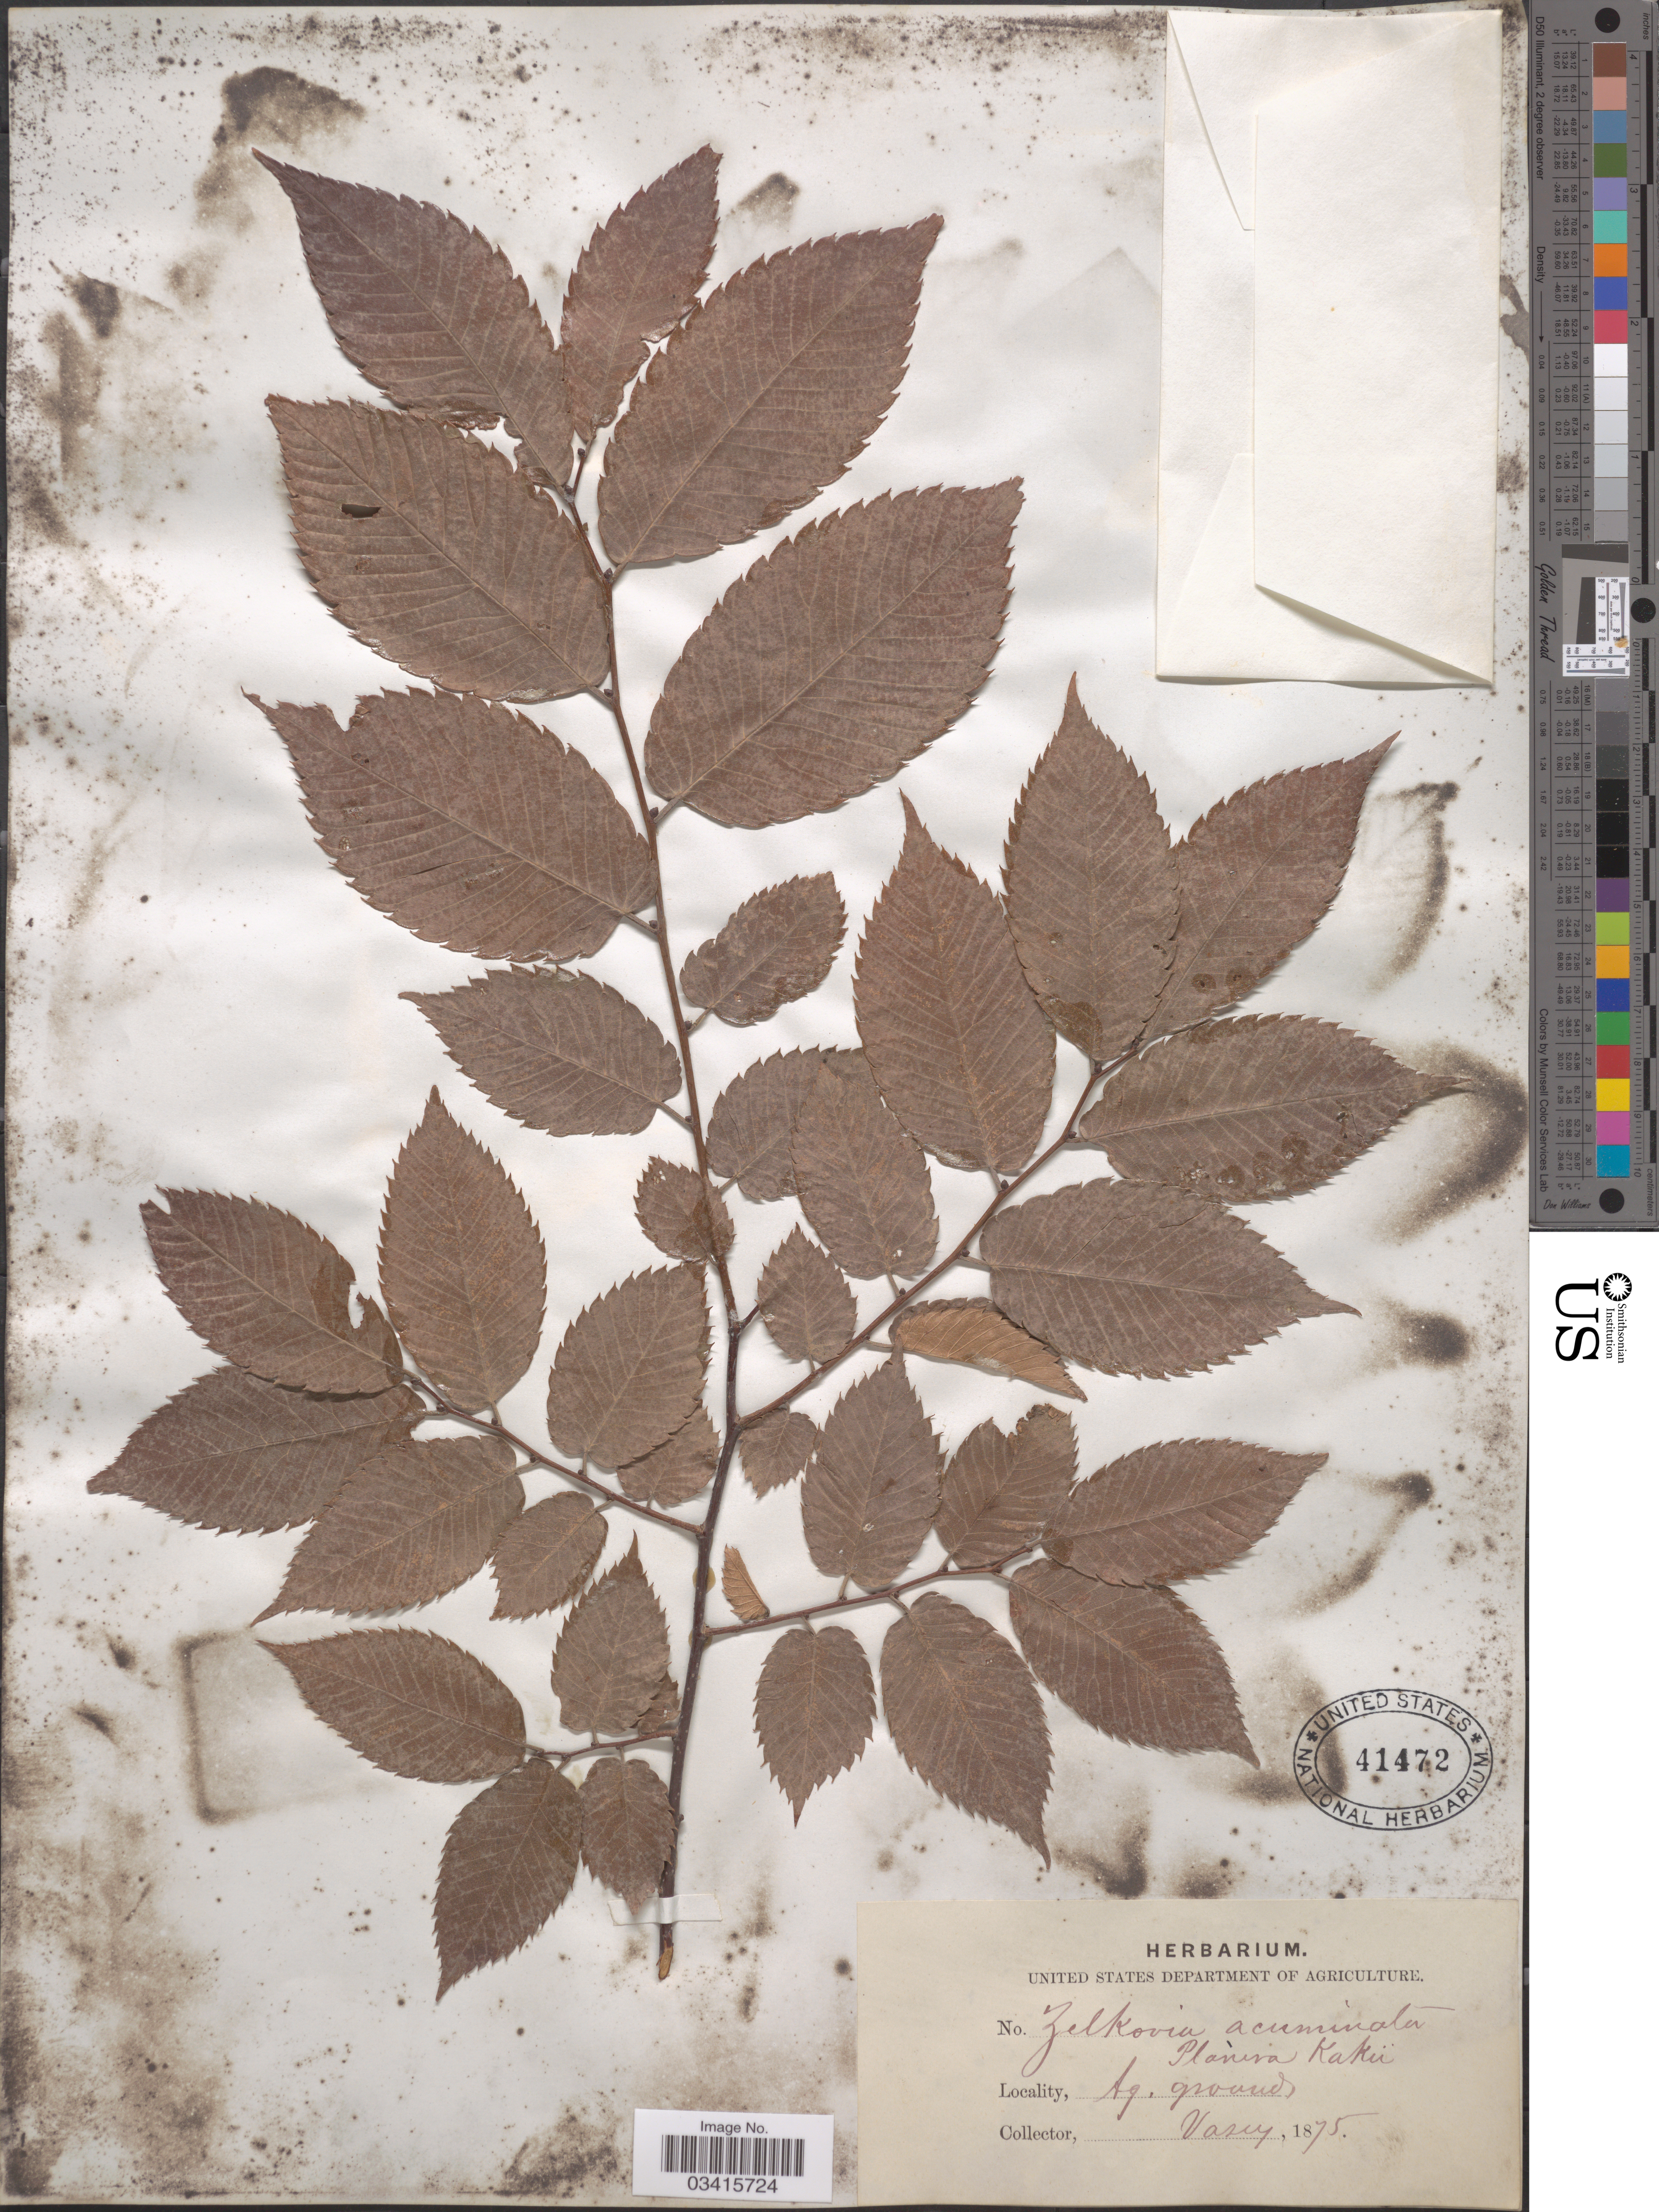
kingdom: Plantae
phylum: Tracheophyta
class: Magnoliopsida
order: Rosales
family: Ulmaceae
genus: Zelkova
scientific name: Zelkova carpinifolia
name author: (Pall.) K. Koch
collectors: Vasey, --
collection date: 1875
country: United States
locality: Ag. grounds.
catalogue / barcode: US 41472